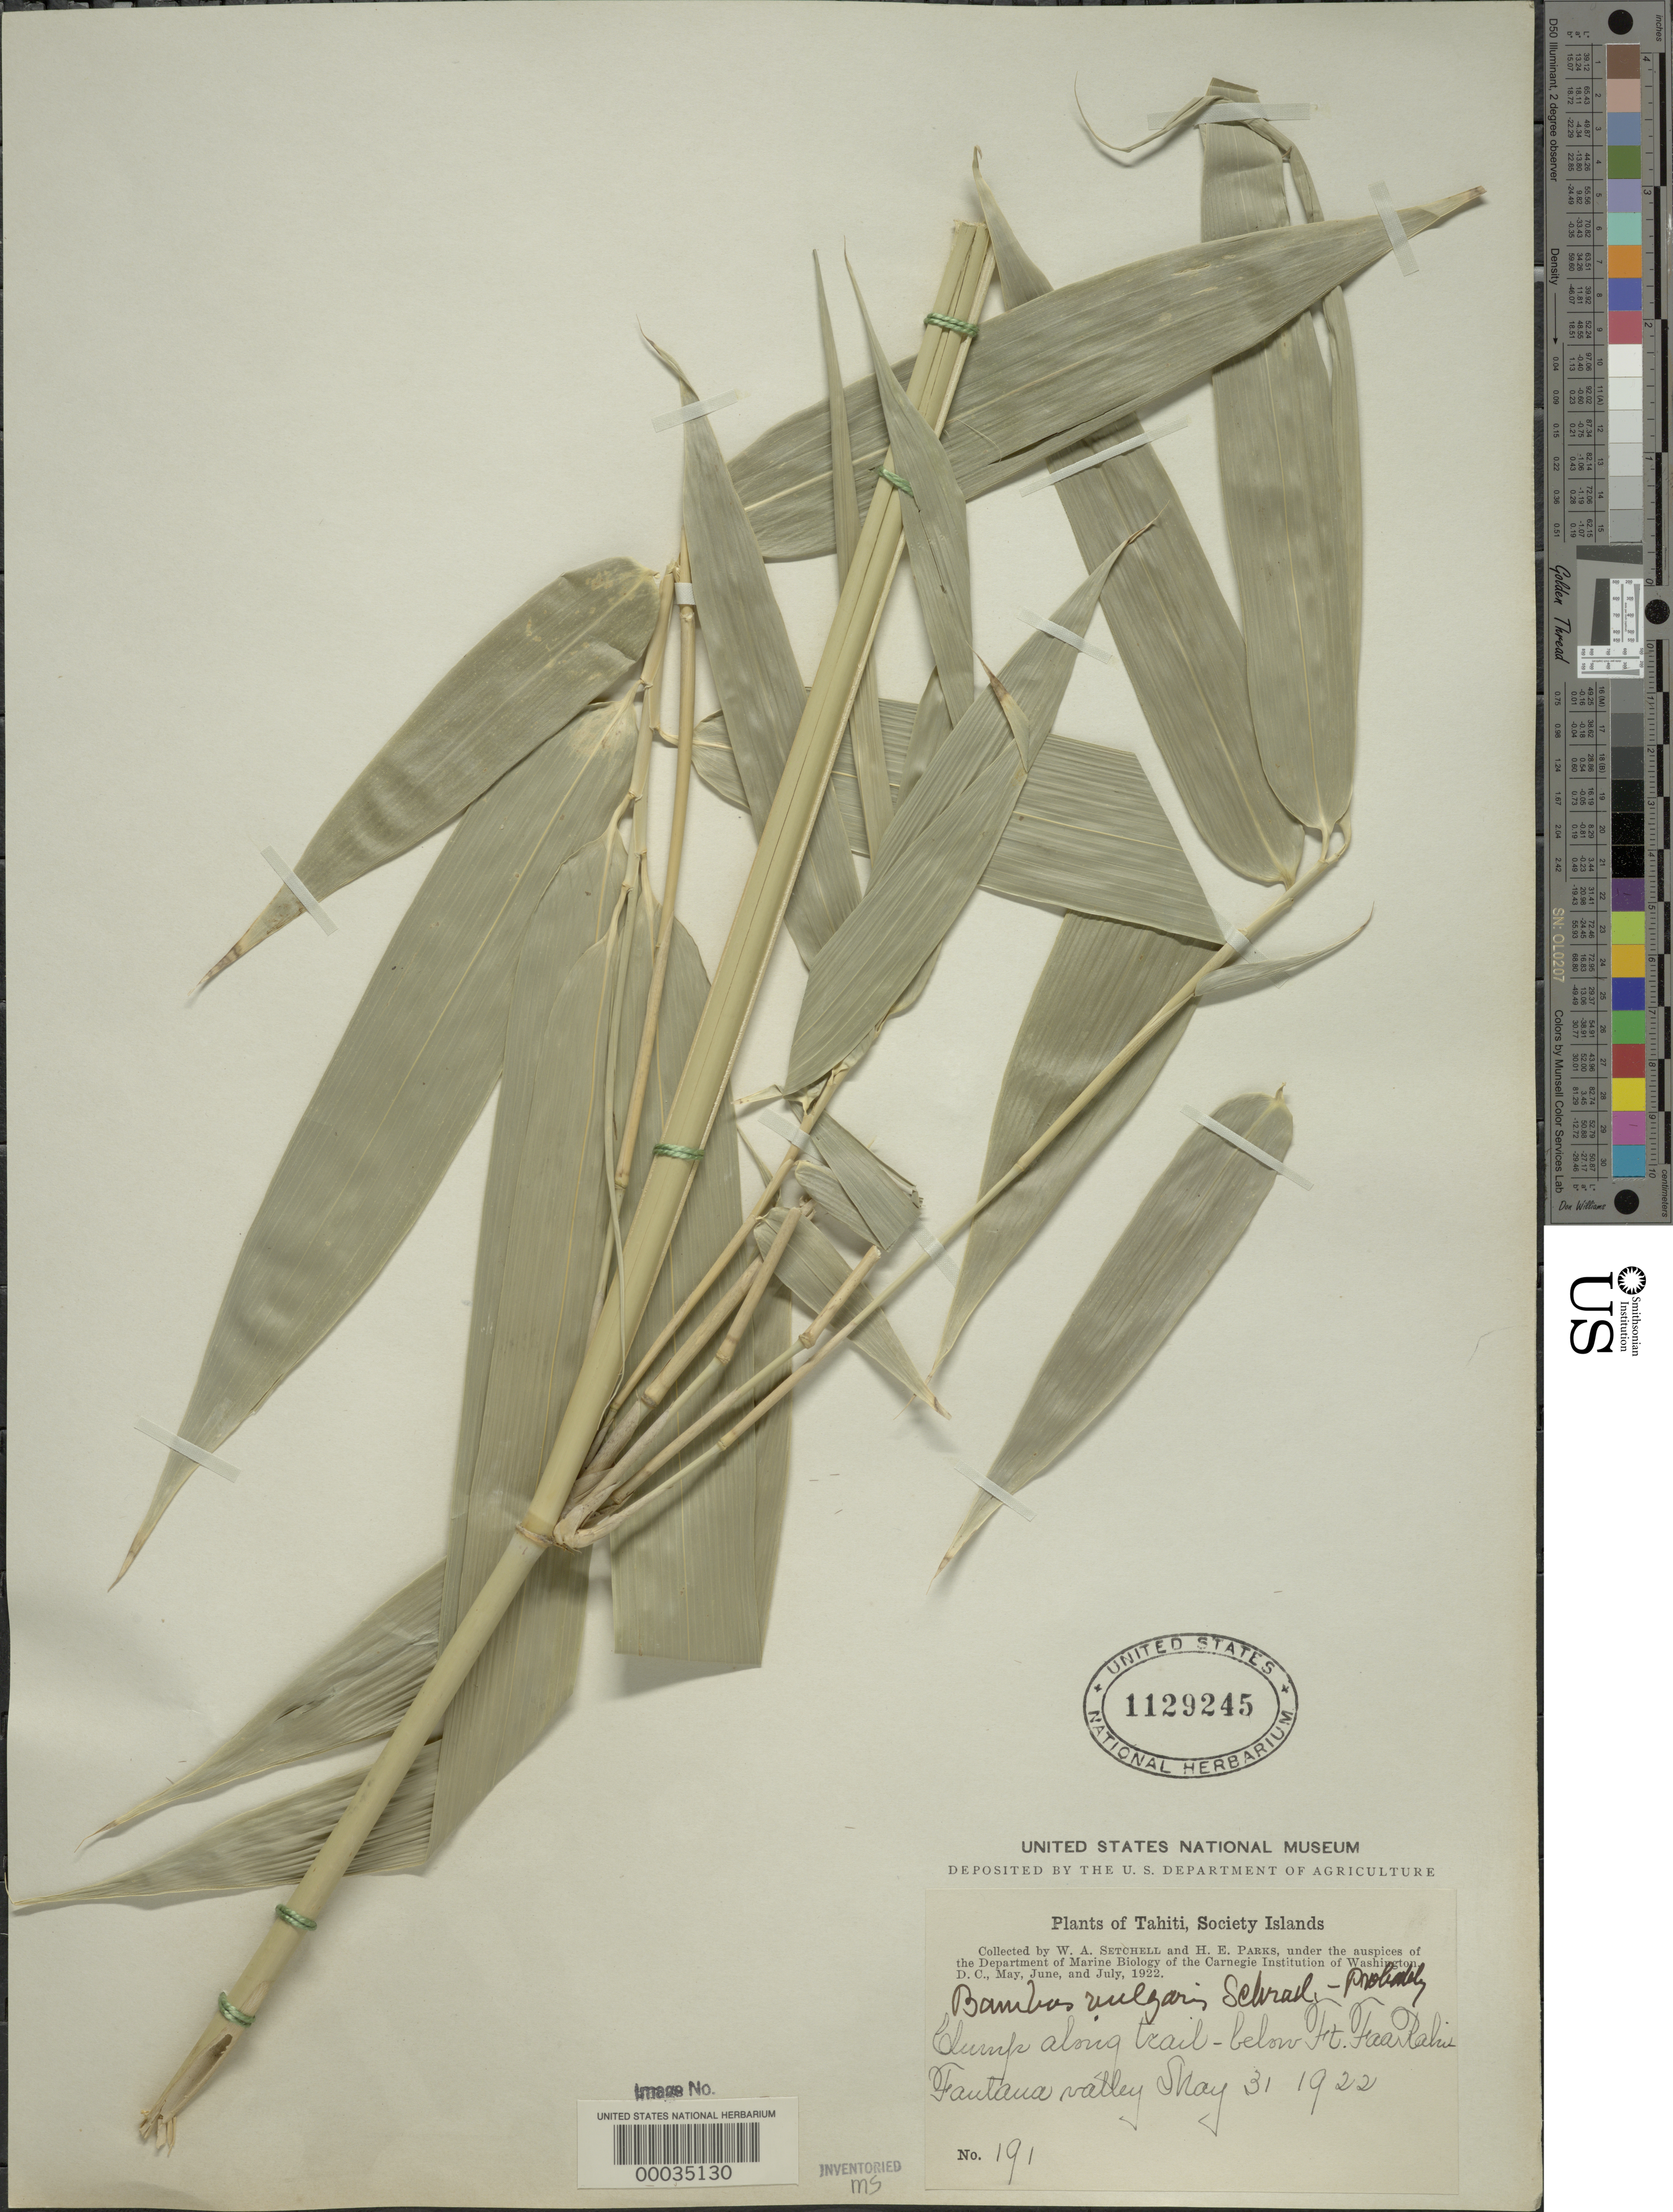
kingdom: Plantae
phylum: Tracheophyta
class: Liliopsida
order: Poales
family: Poaceae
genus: Bambusa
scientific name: Bambusa vulgaris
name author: Schrad. ex J.C. Wendl.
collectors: W. Setchell & H. E. Parks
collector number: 191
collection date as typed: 31 May 1922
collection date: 1922-05-31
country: French Polynesia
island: Tahiti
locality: Fautaua valley [Society Is.]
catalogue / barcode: US 1129245